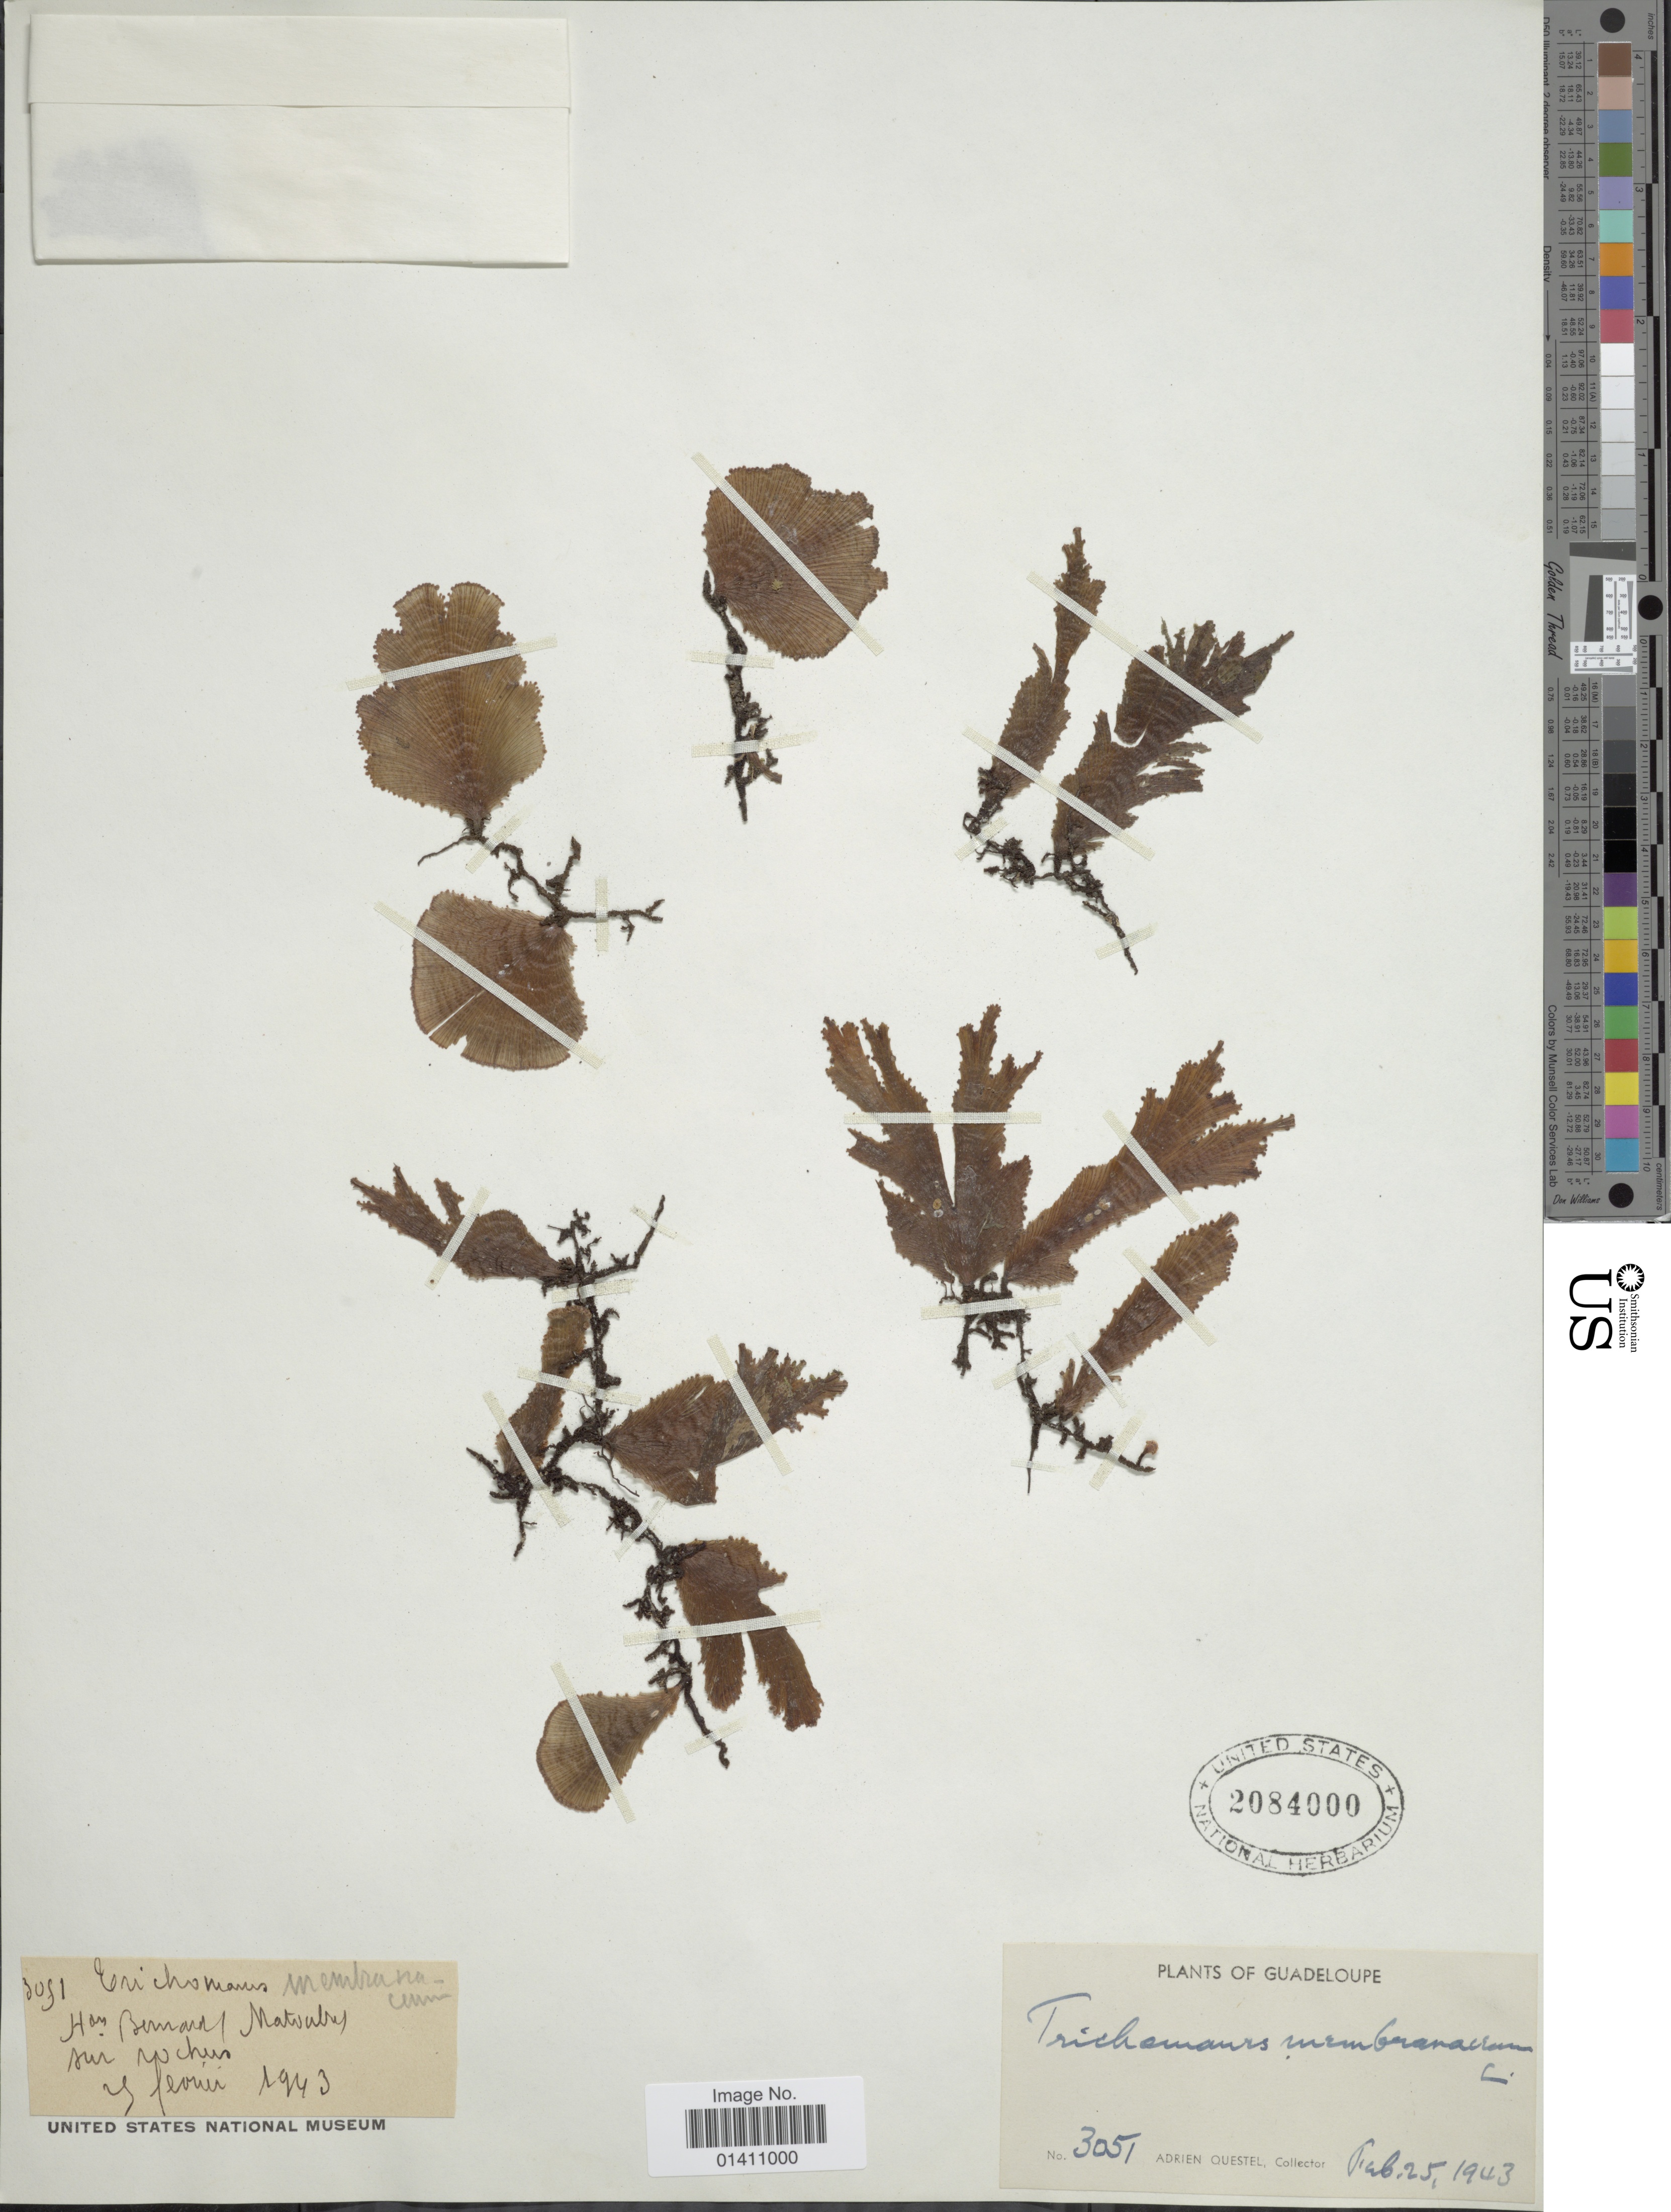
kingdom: Plantae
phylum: Tracheophyta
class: Polypodiopsida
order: Hymenophyllales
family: Hymenophyllaceae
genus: Didymoglossum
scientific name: Didymoglossum membranaceum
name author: (L.) Vareschi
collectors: A. Questel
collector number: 3051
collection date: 1943-02-25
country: Guadeloupe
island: Leeward Is.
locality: St. Bernard, Matouba.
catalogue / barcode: US 2084000